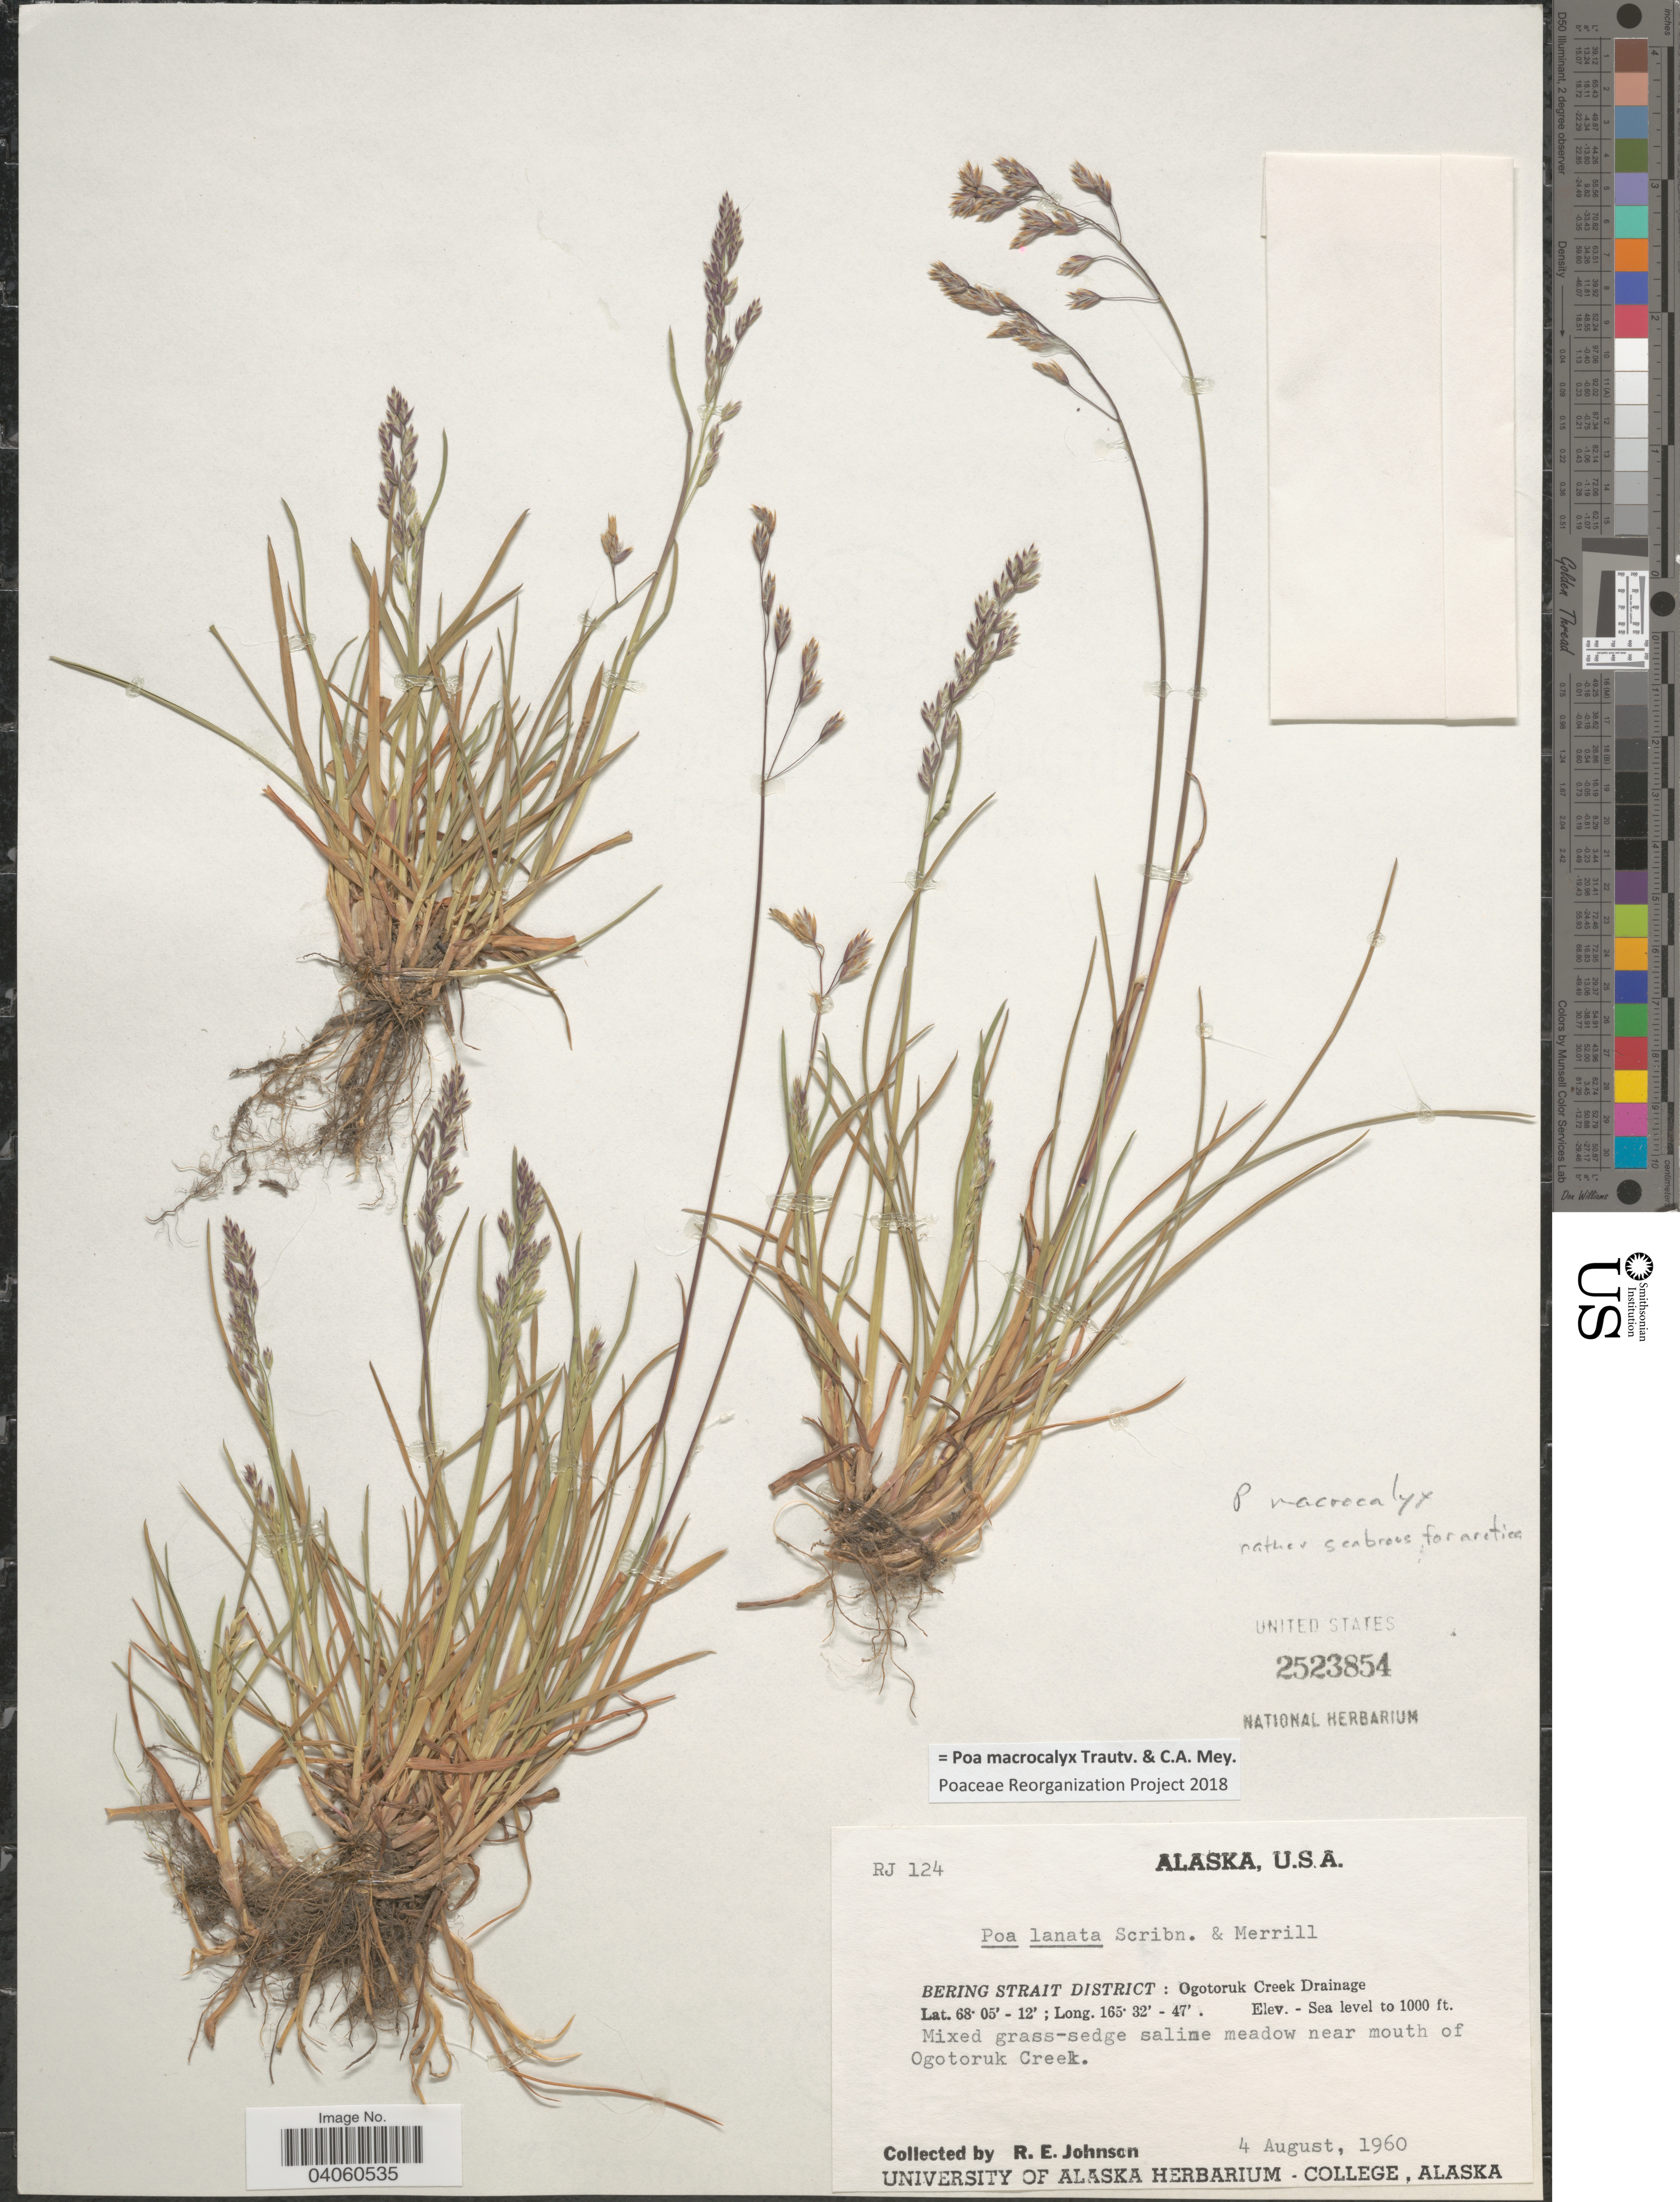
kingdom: Plantae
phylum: Tracheophyta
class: Liliopsida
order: Poales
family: Poaceae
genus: Poa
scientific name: Poa macrocalyx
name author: Trautv. & C.A. Mey.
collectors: R. Johnson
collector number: RJ124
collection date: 1960-08-04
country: United States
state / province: Alaska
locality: Bering Strait District: Ogotoruk Creek Drainage. Mixed grass-edge saline meadow near mouth of Ogotoruk Creek.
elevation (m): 0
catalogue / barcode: US 2523854